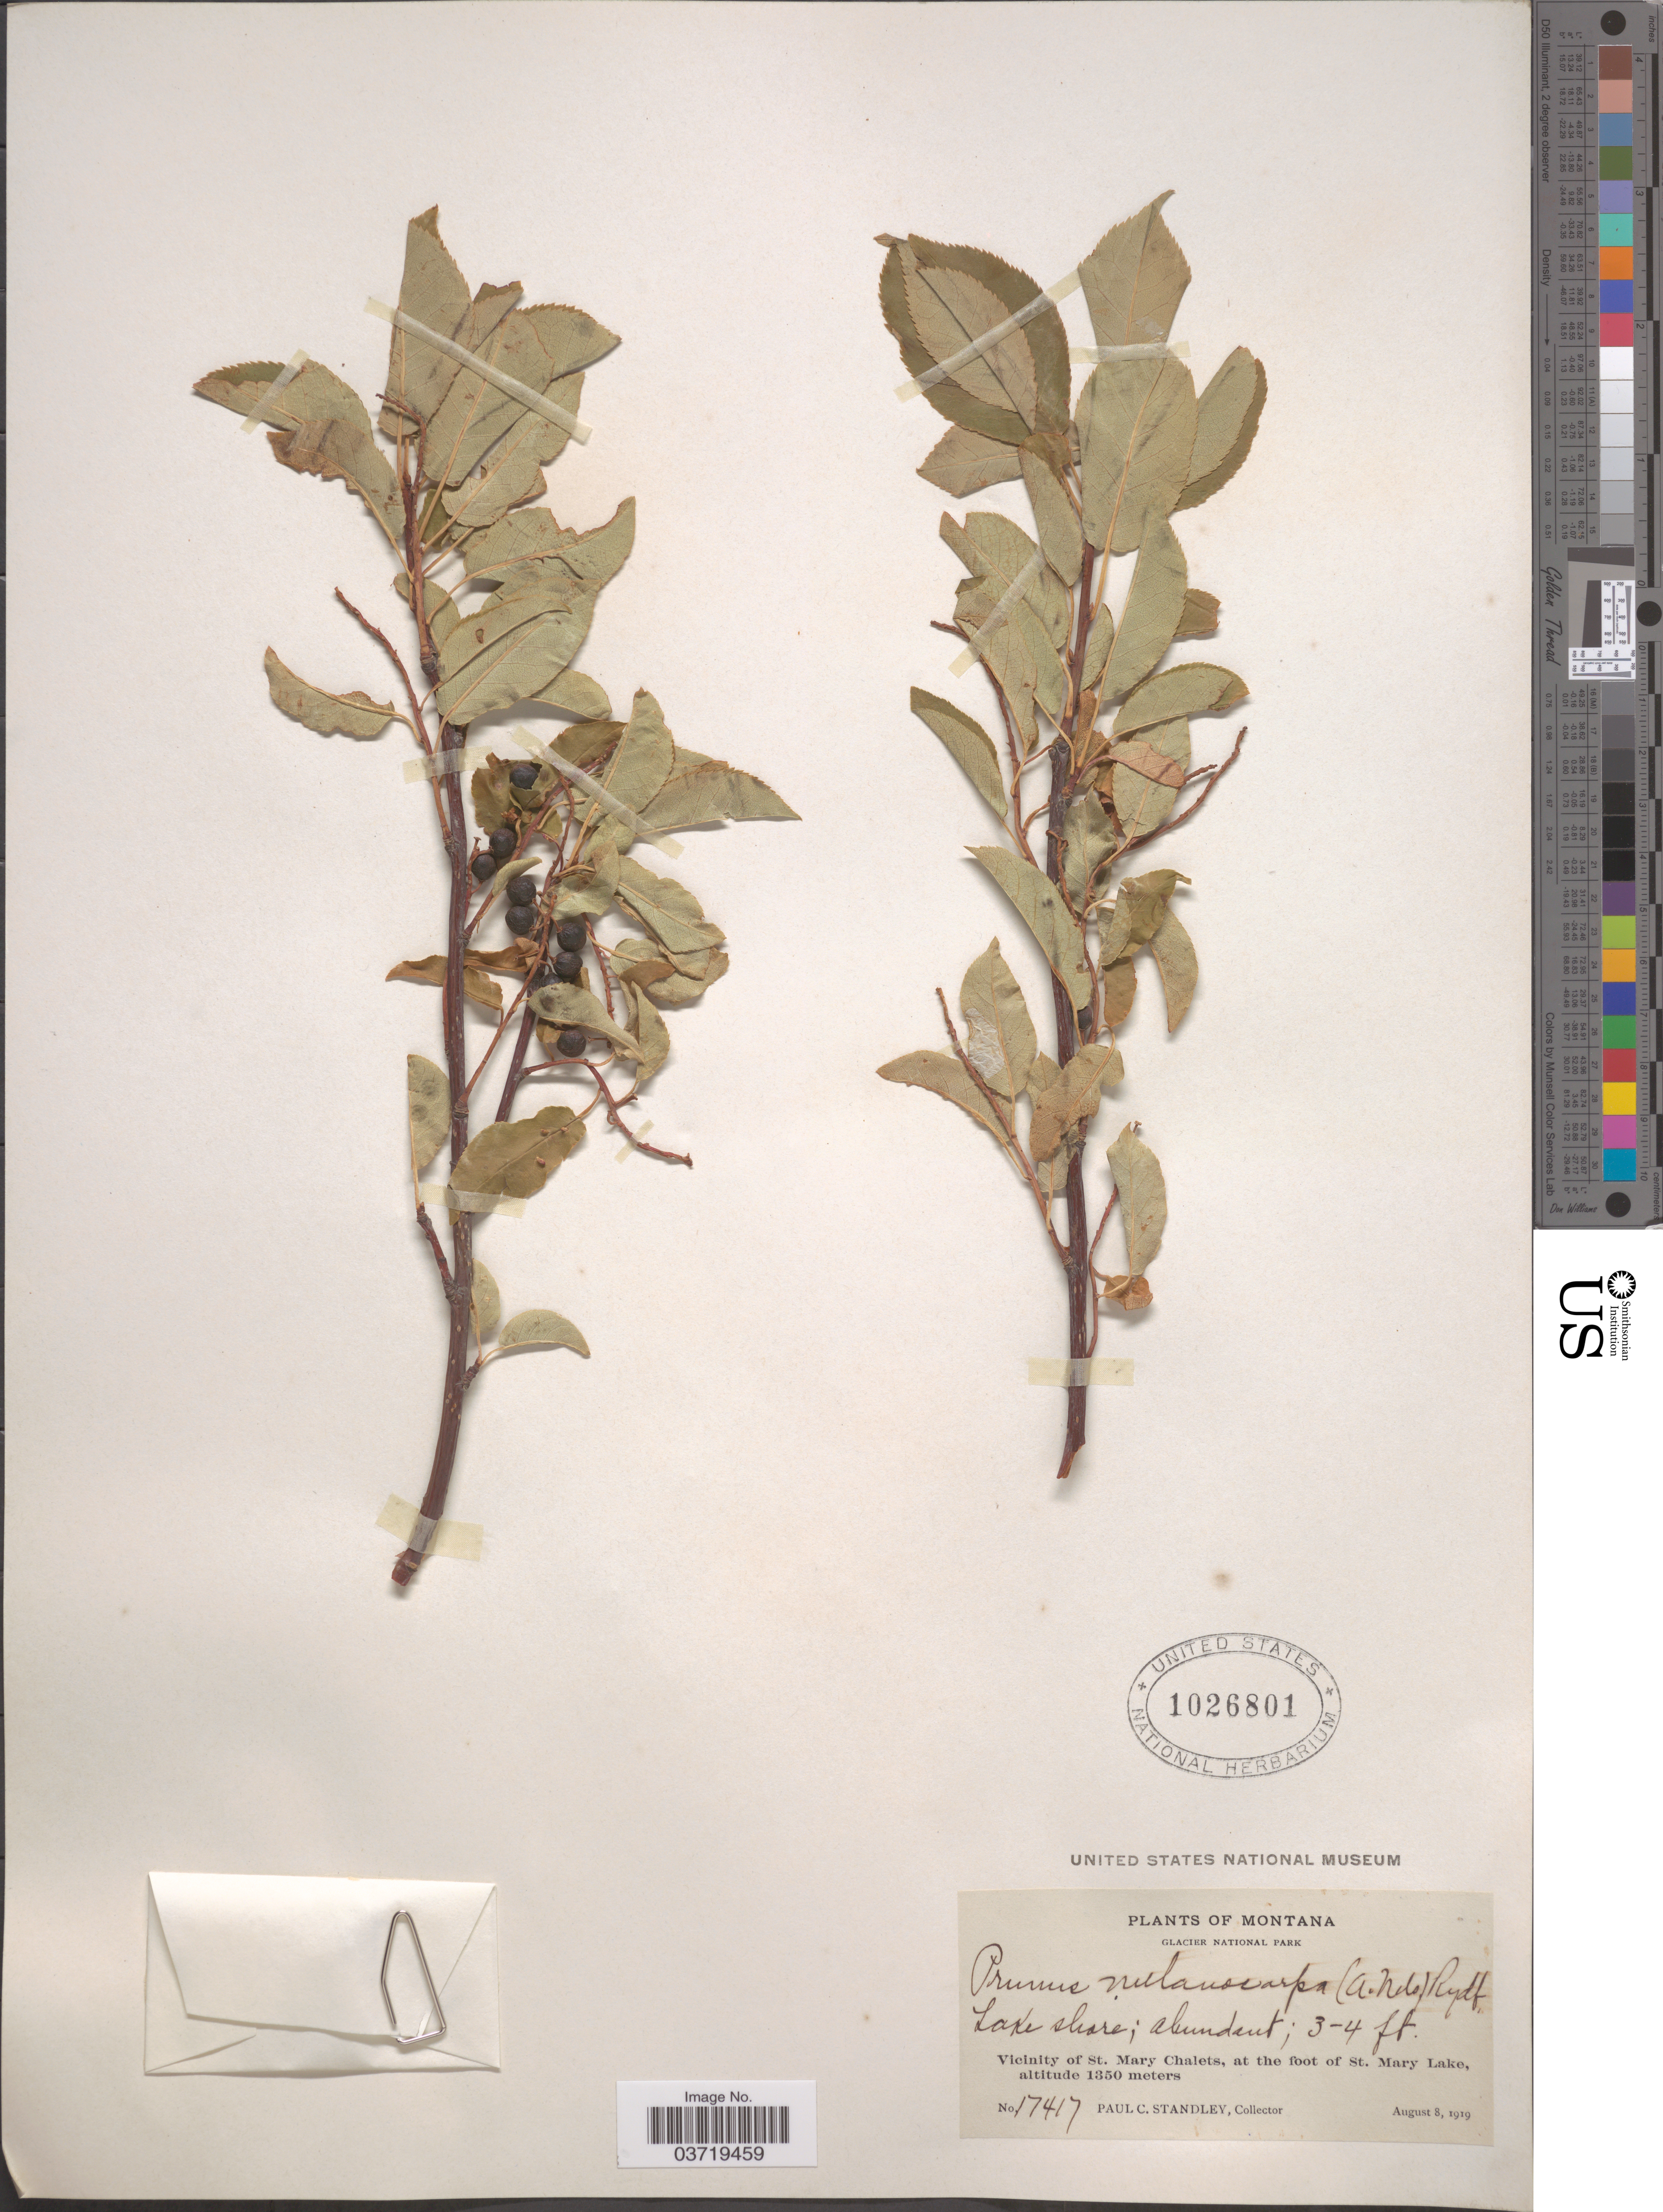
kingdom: Plantae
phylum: Tracheophyta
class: Magnoliopsida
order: Rosales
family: Rosaceae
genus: Prunus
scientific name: Prunus virginiana var. demissa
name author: (Nutt.) Torr.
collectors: P. C. Standley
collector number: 17417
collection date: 1919-08-08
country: United States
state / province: Montana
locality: Glacier National Park. Lake shore. Vicinity of St. Mary Chalets, at the foot of St. Mary Lake.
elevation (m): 1350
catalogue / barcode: US 1026801